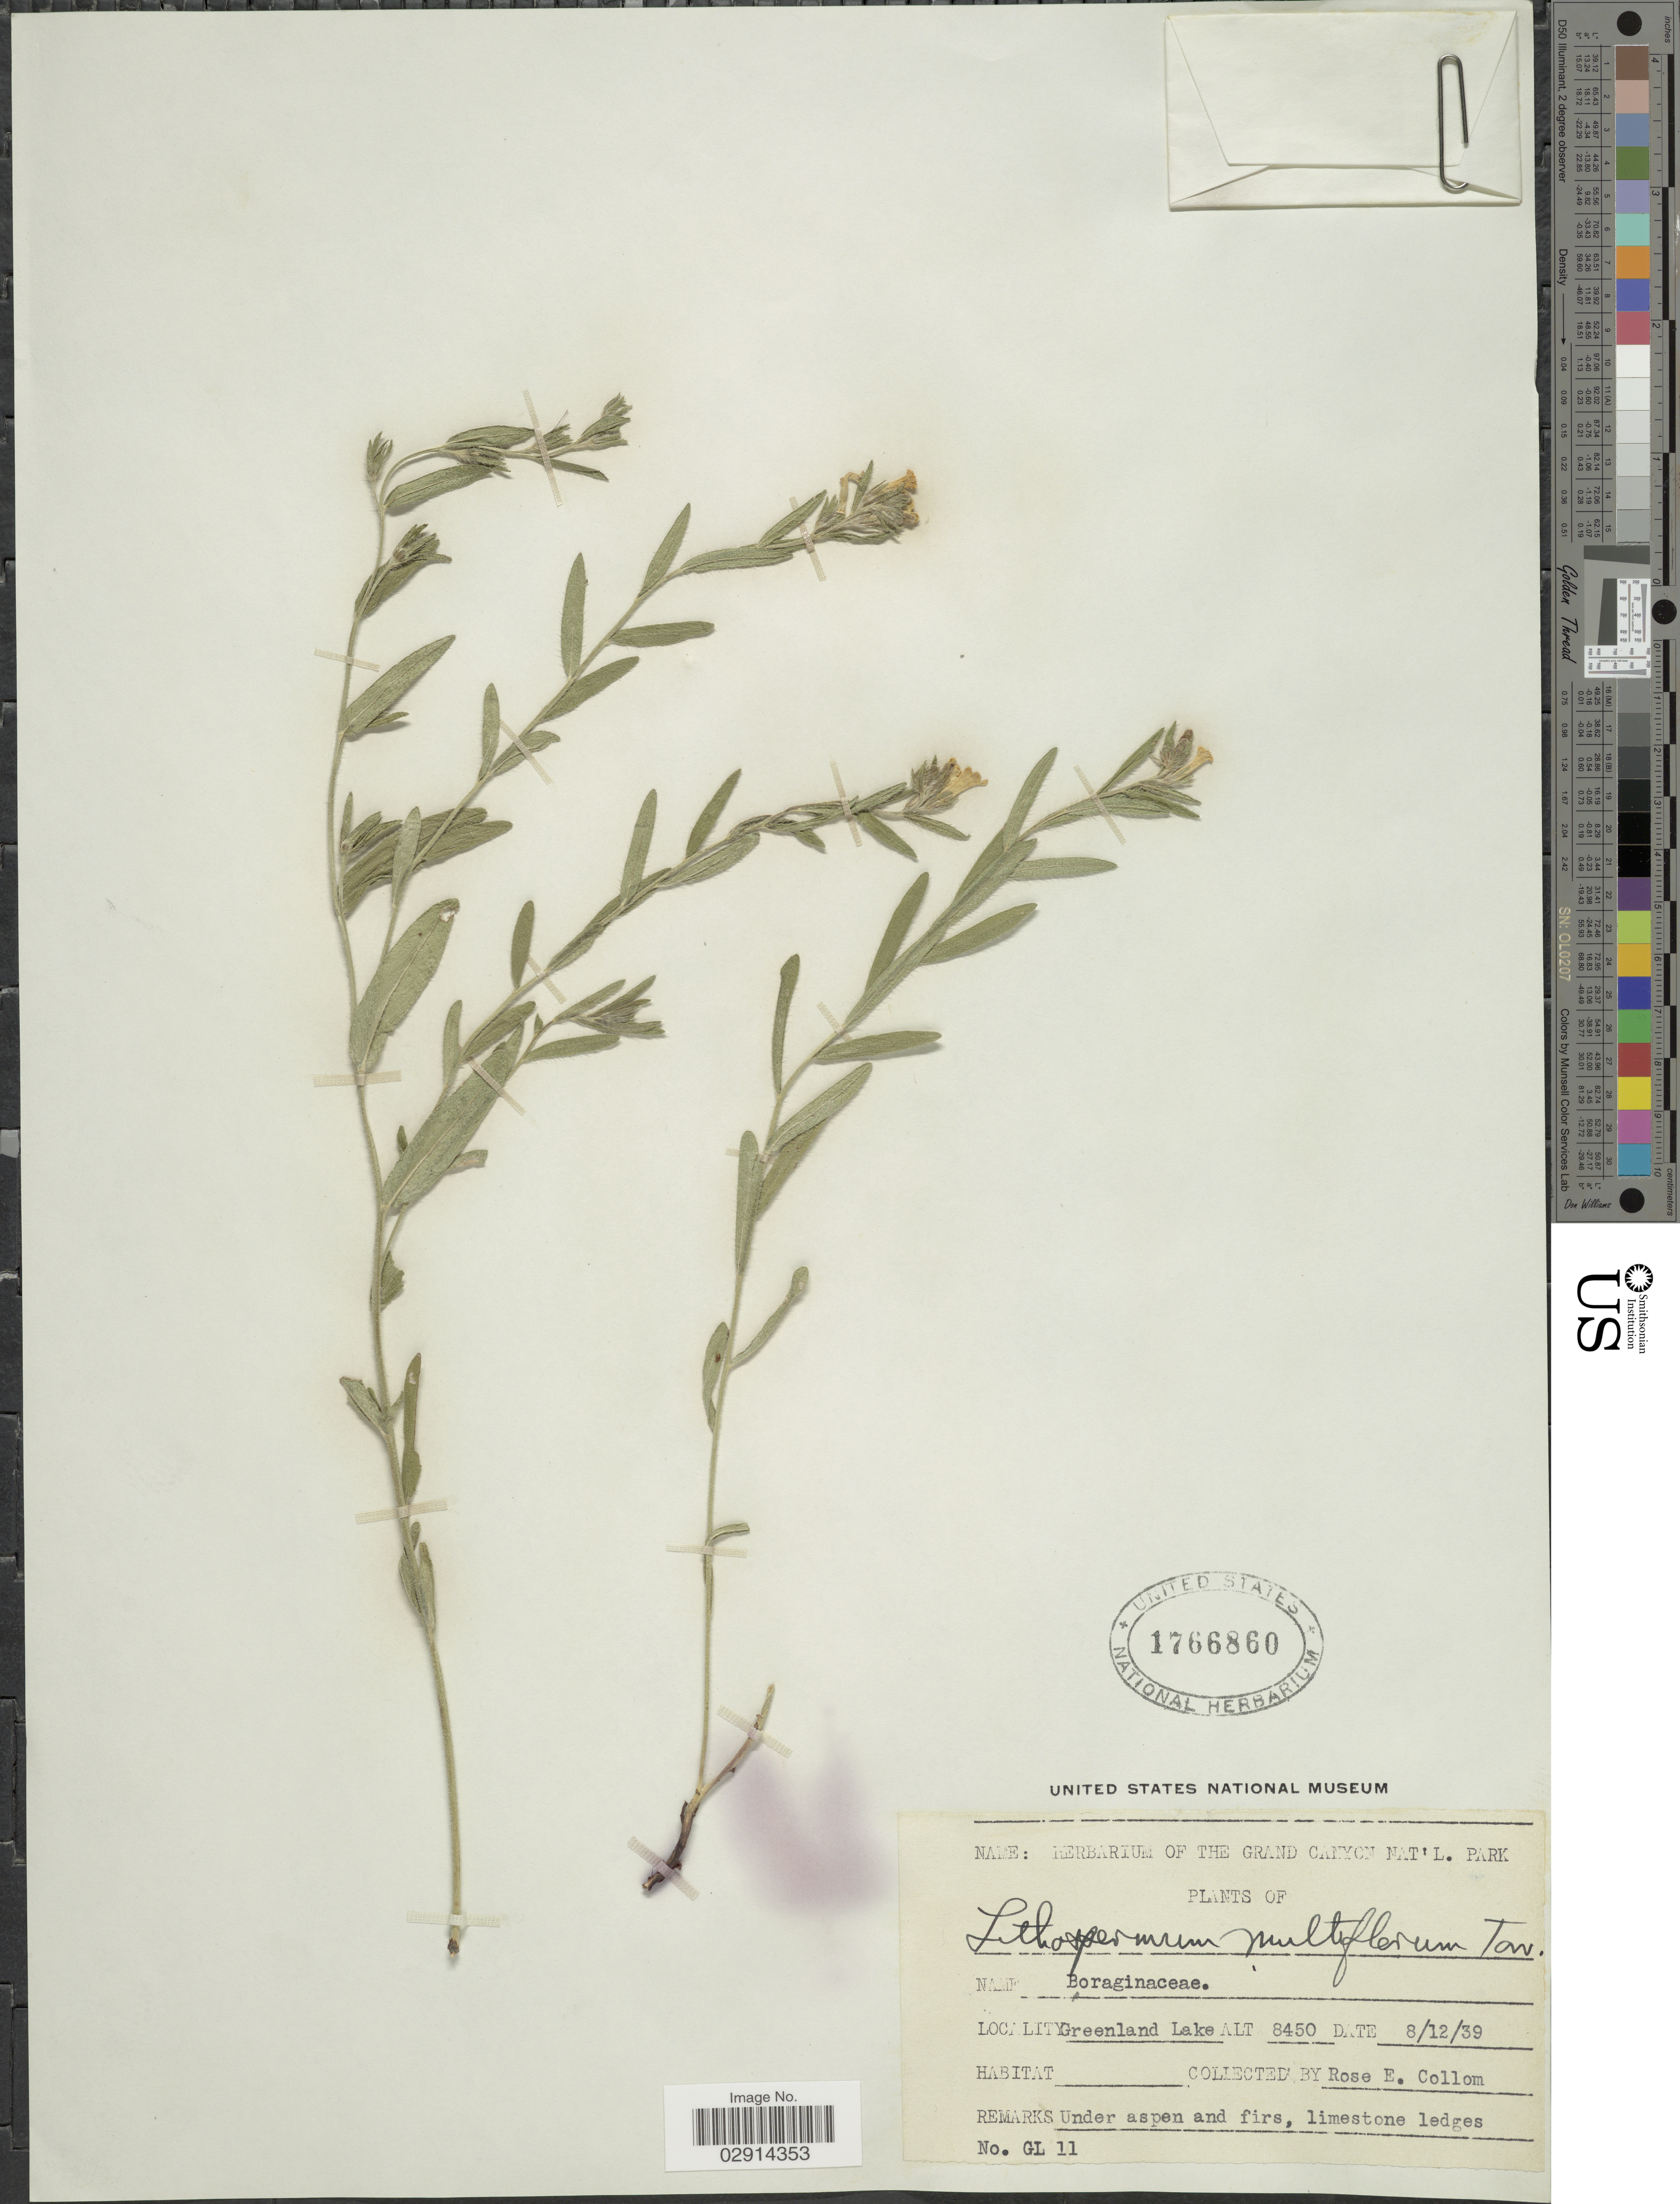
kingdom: Plantae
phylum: Tracheophyta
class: Magnoliopsida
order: Boraginales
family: Boraginaceae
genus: Lithospermum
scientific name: Lithospermum multiflorum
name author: Torr. ex A. Gray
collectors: R. E. Collom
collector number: GL11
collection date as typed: Transcribed d/m/y: 12/8/39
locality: Greenland Lake.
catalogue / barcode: US 1766860